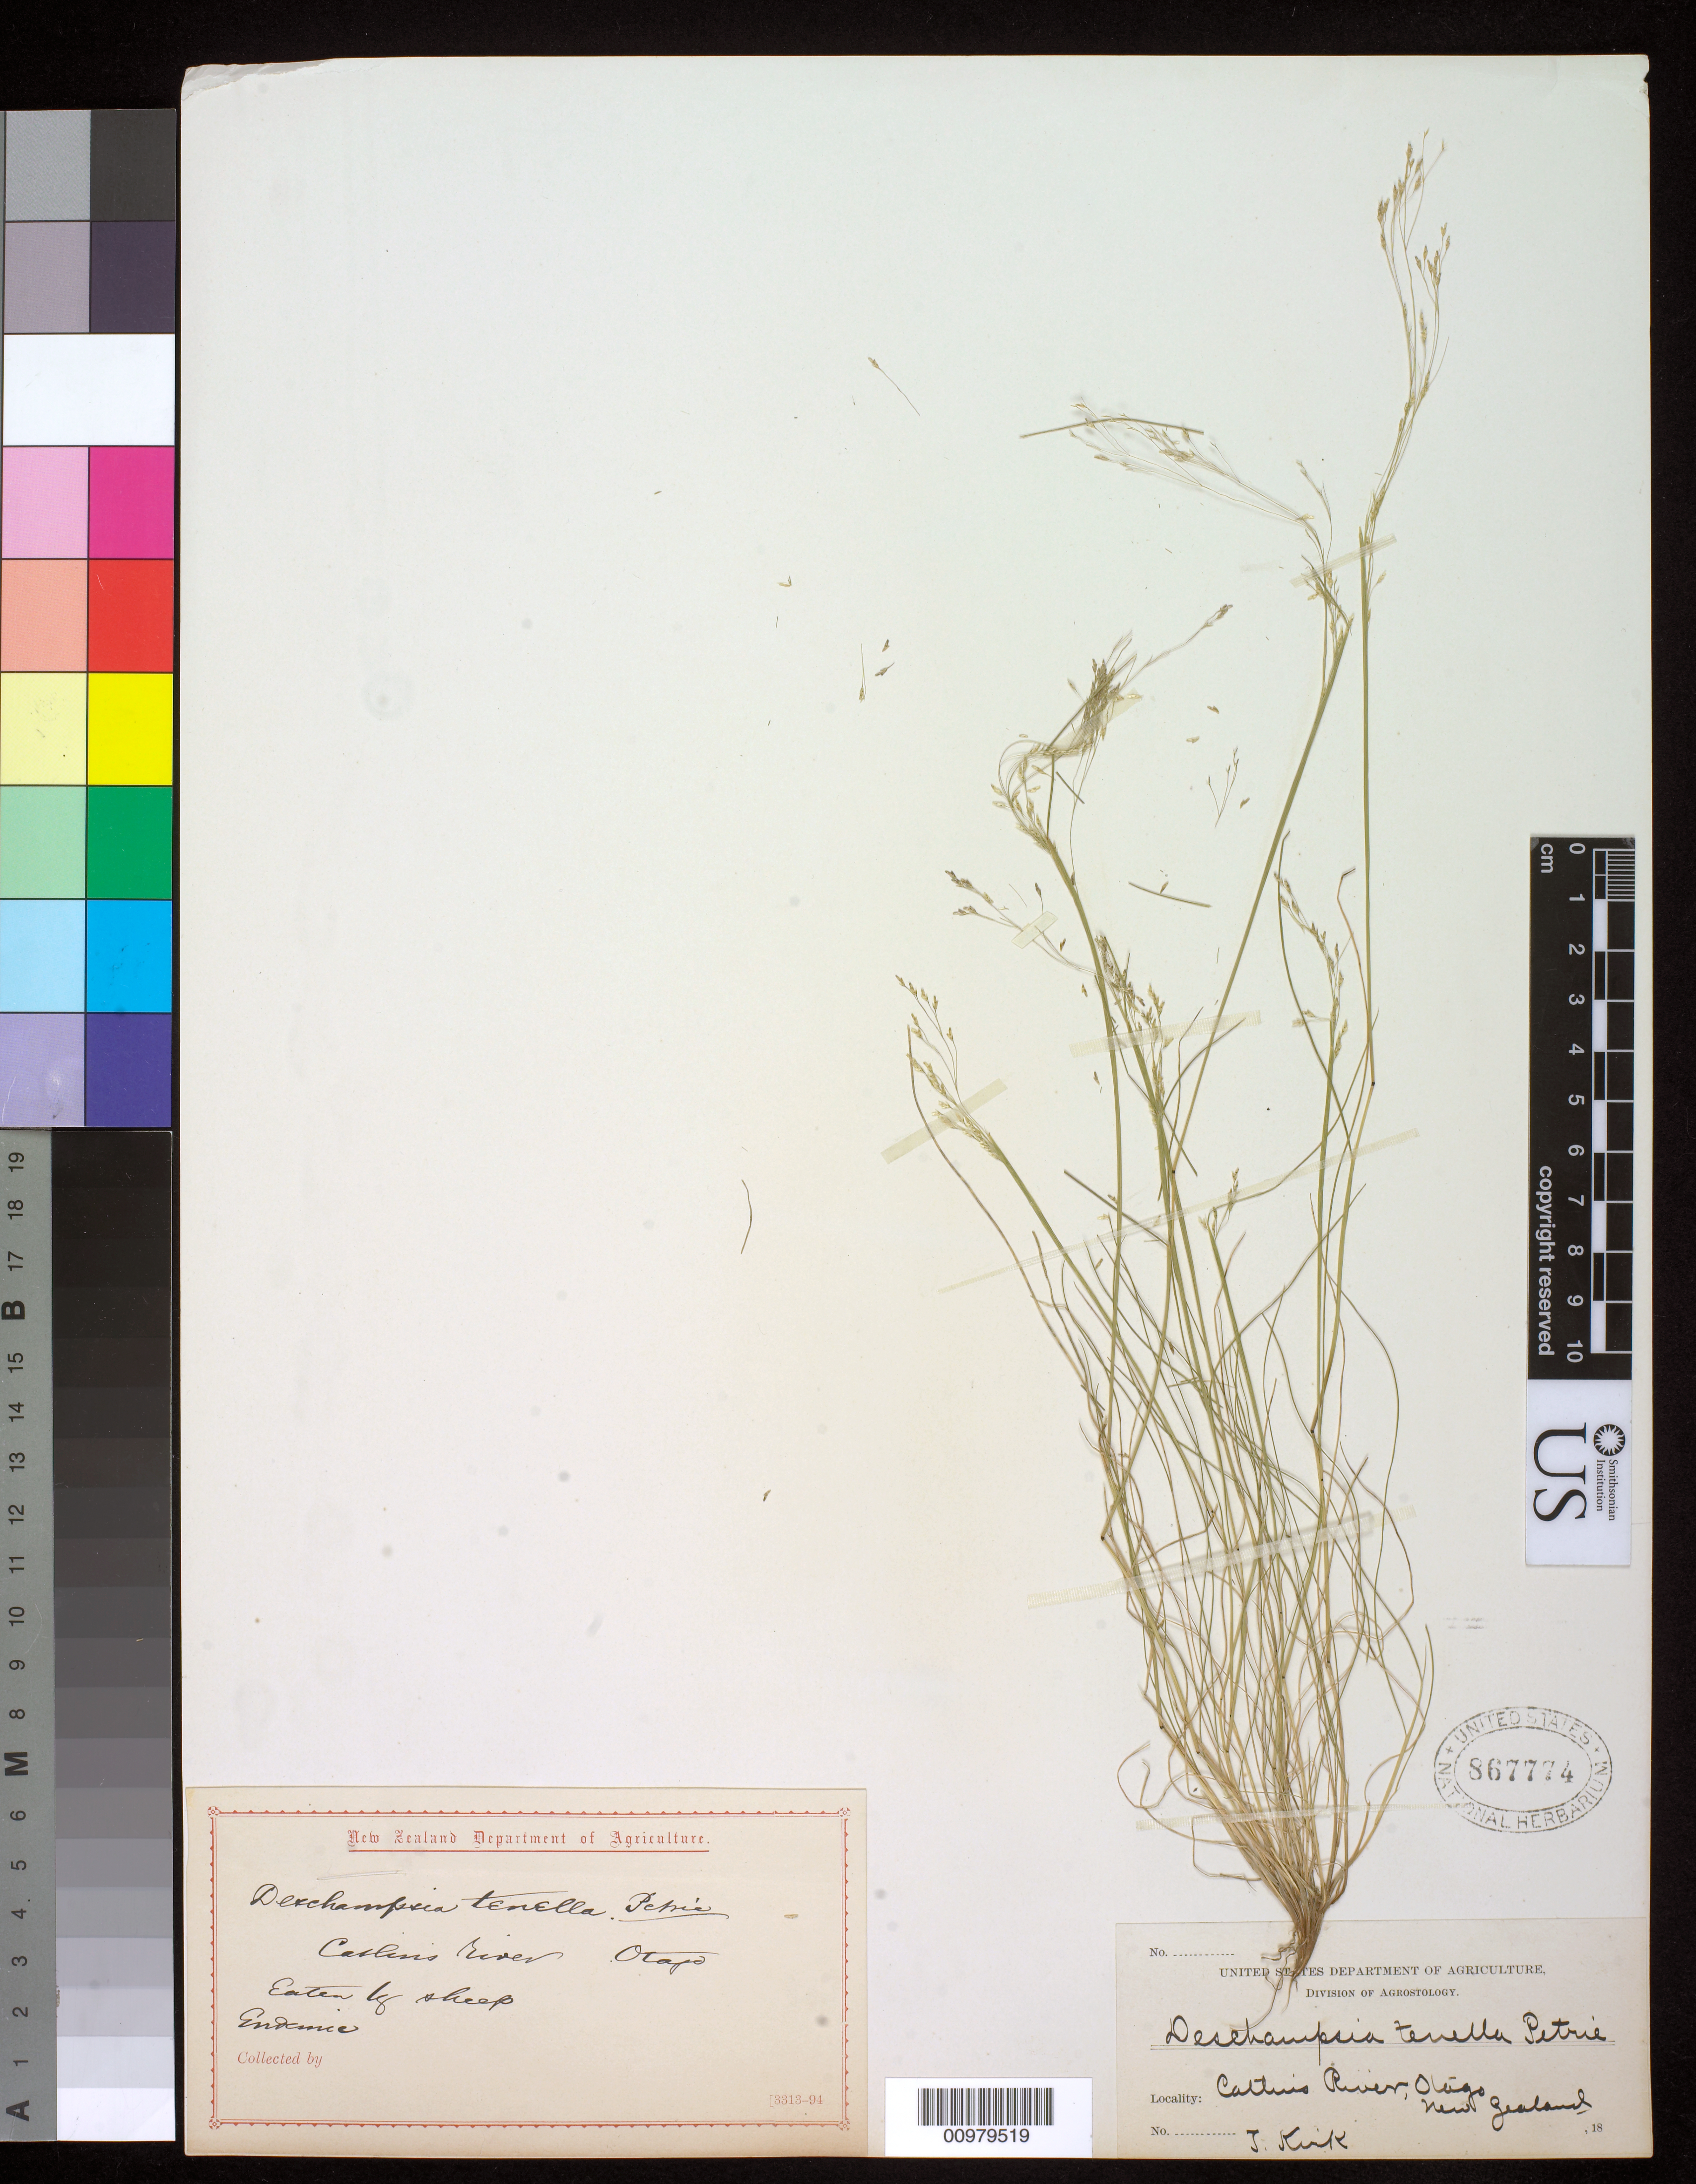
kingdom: Plantae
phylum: Tracheophyta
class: Liliopsida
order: Poales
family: Poaceae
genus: Deschampsia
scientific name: Deschampsia tenella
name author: Phil.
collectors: T. Kirk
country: New Zealand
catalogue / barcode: US 867774